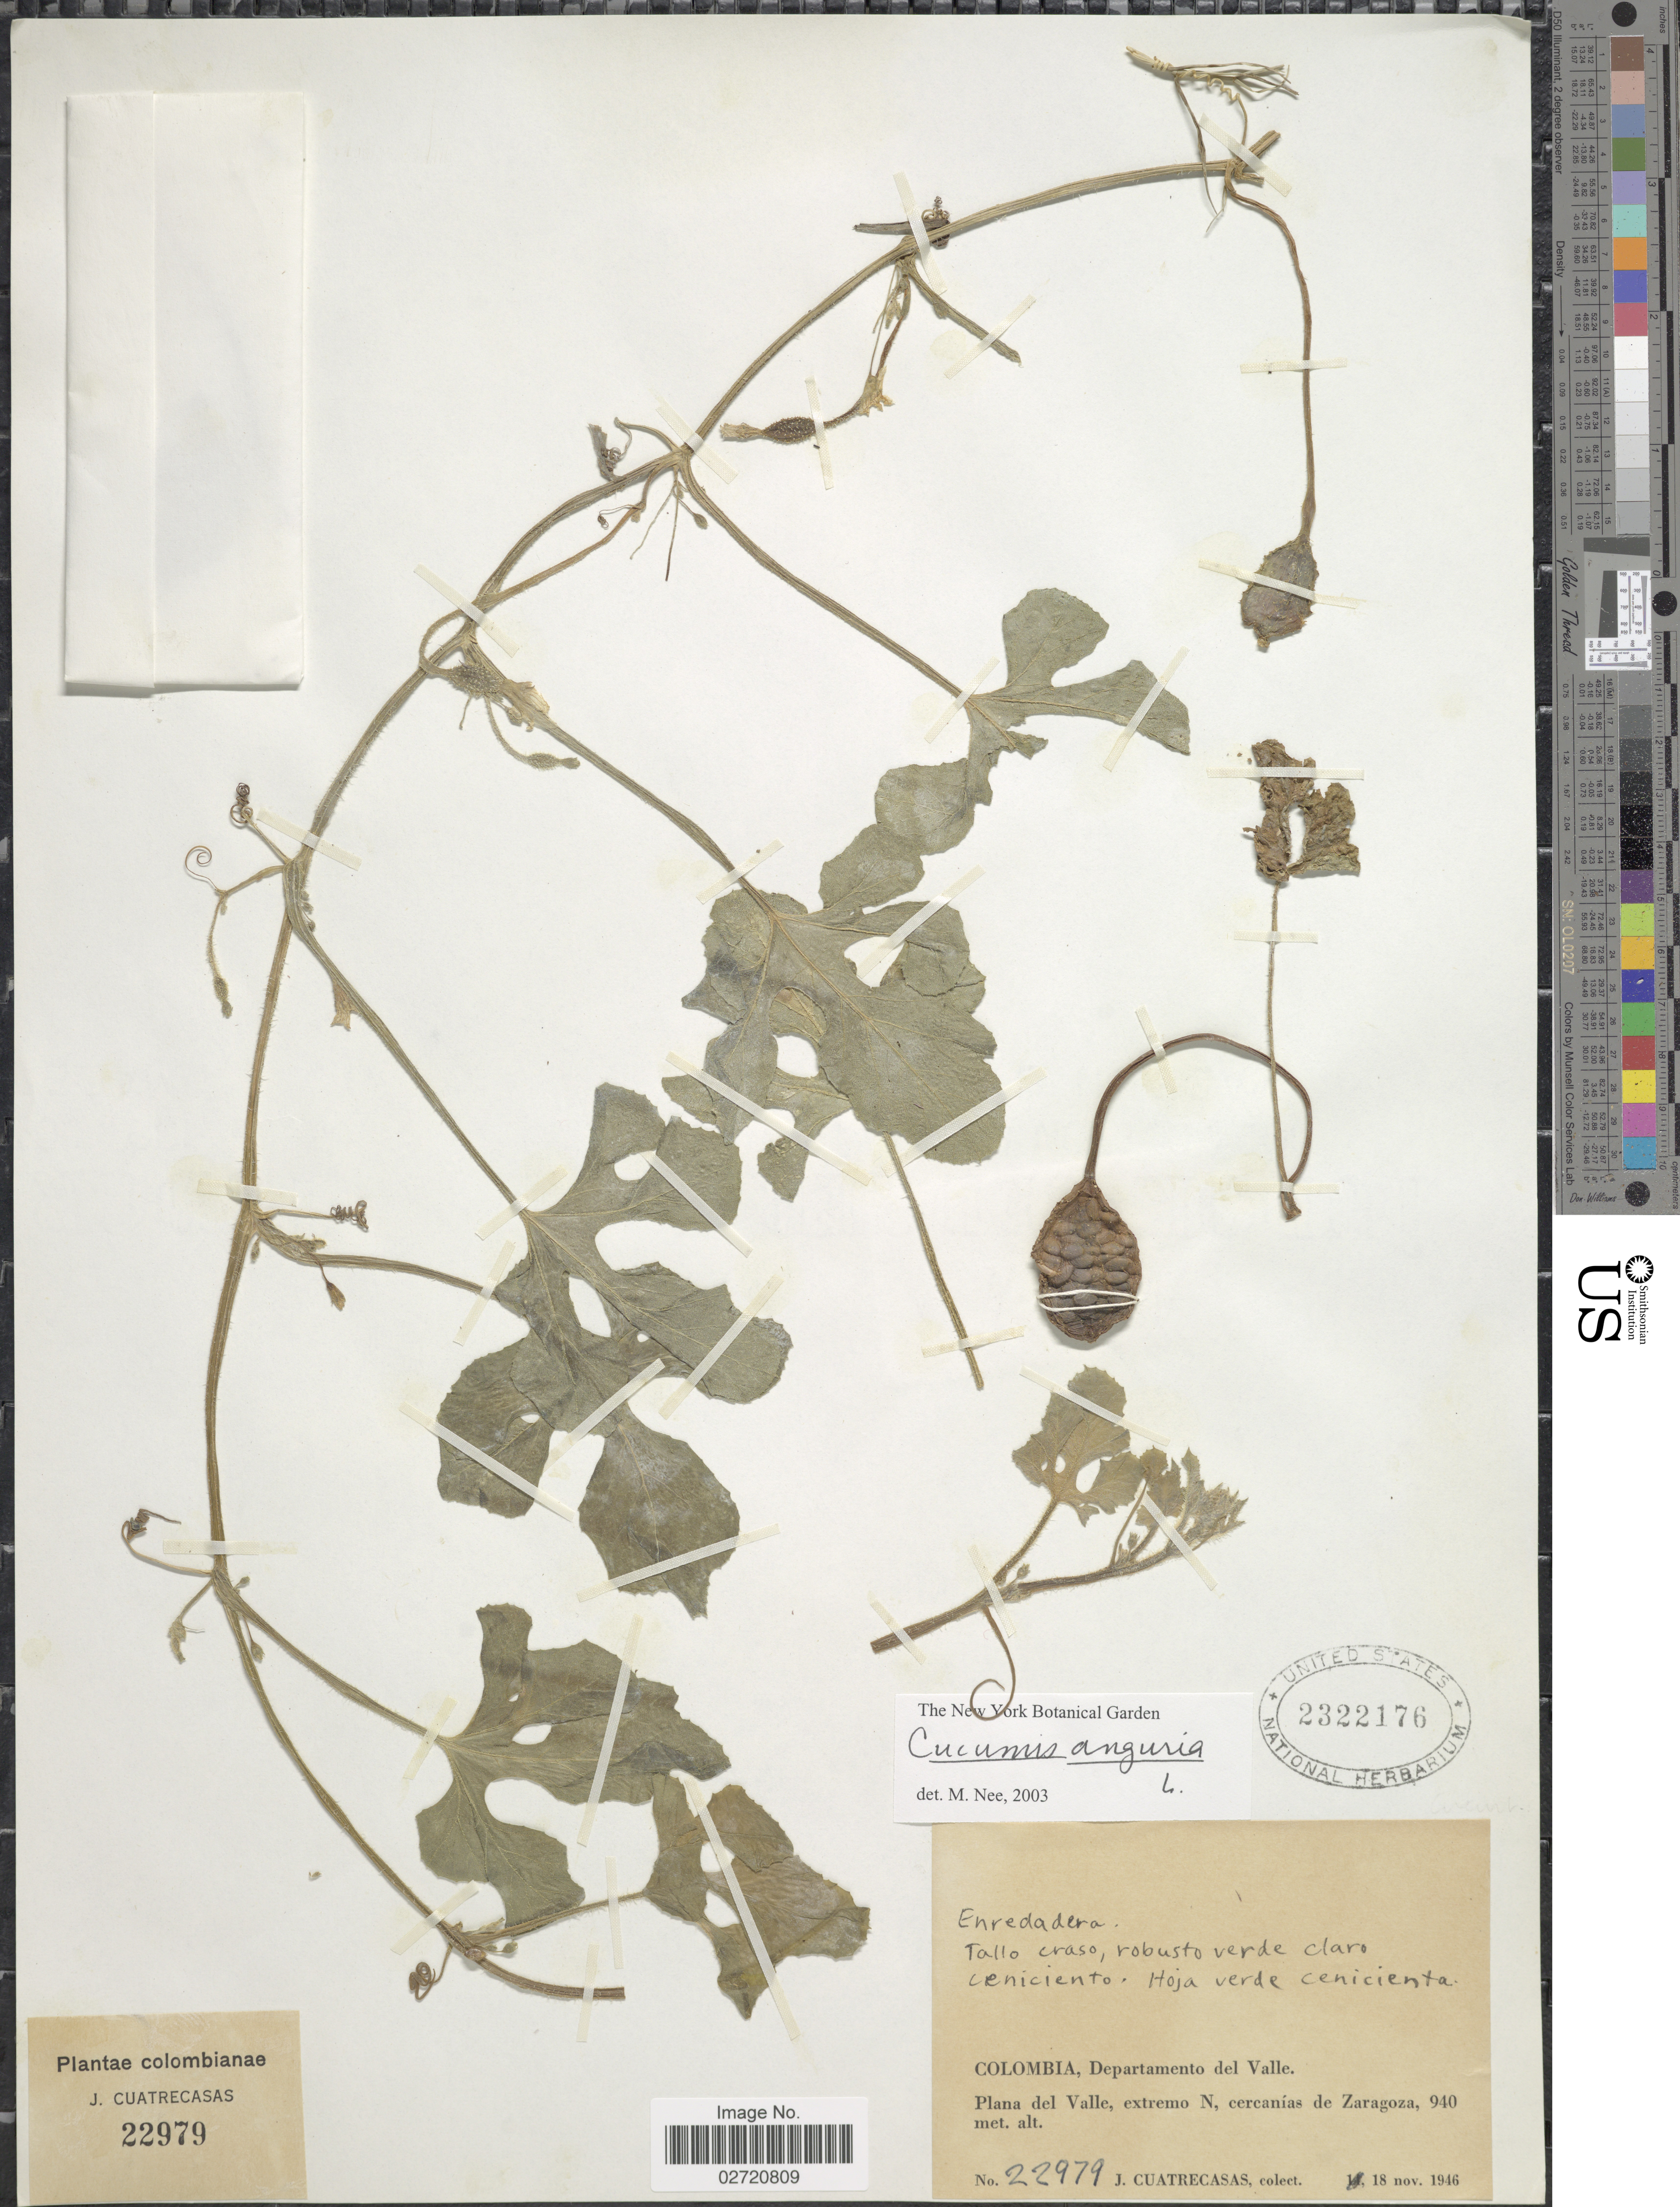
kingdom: Plantae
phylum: Tracheophyta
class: Magnoliopsida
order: Cucurbitales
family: Cucurbitaceae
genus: Cucumis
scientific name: Cucumis anguria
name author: L.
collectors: J. Cuatrecasas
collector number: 22979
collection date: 1946-11-18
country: Colombia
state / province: Valle del Cauca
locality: Departamento del Valle. Plana del Valle, extremo N, cercanias de Zaragoza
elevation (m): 940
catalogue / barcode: US 2322176